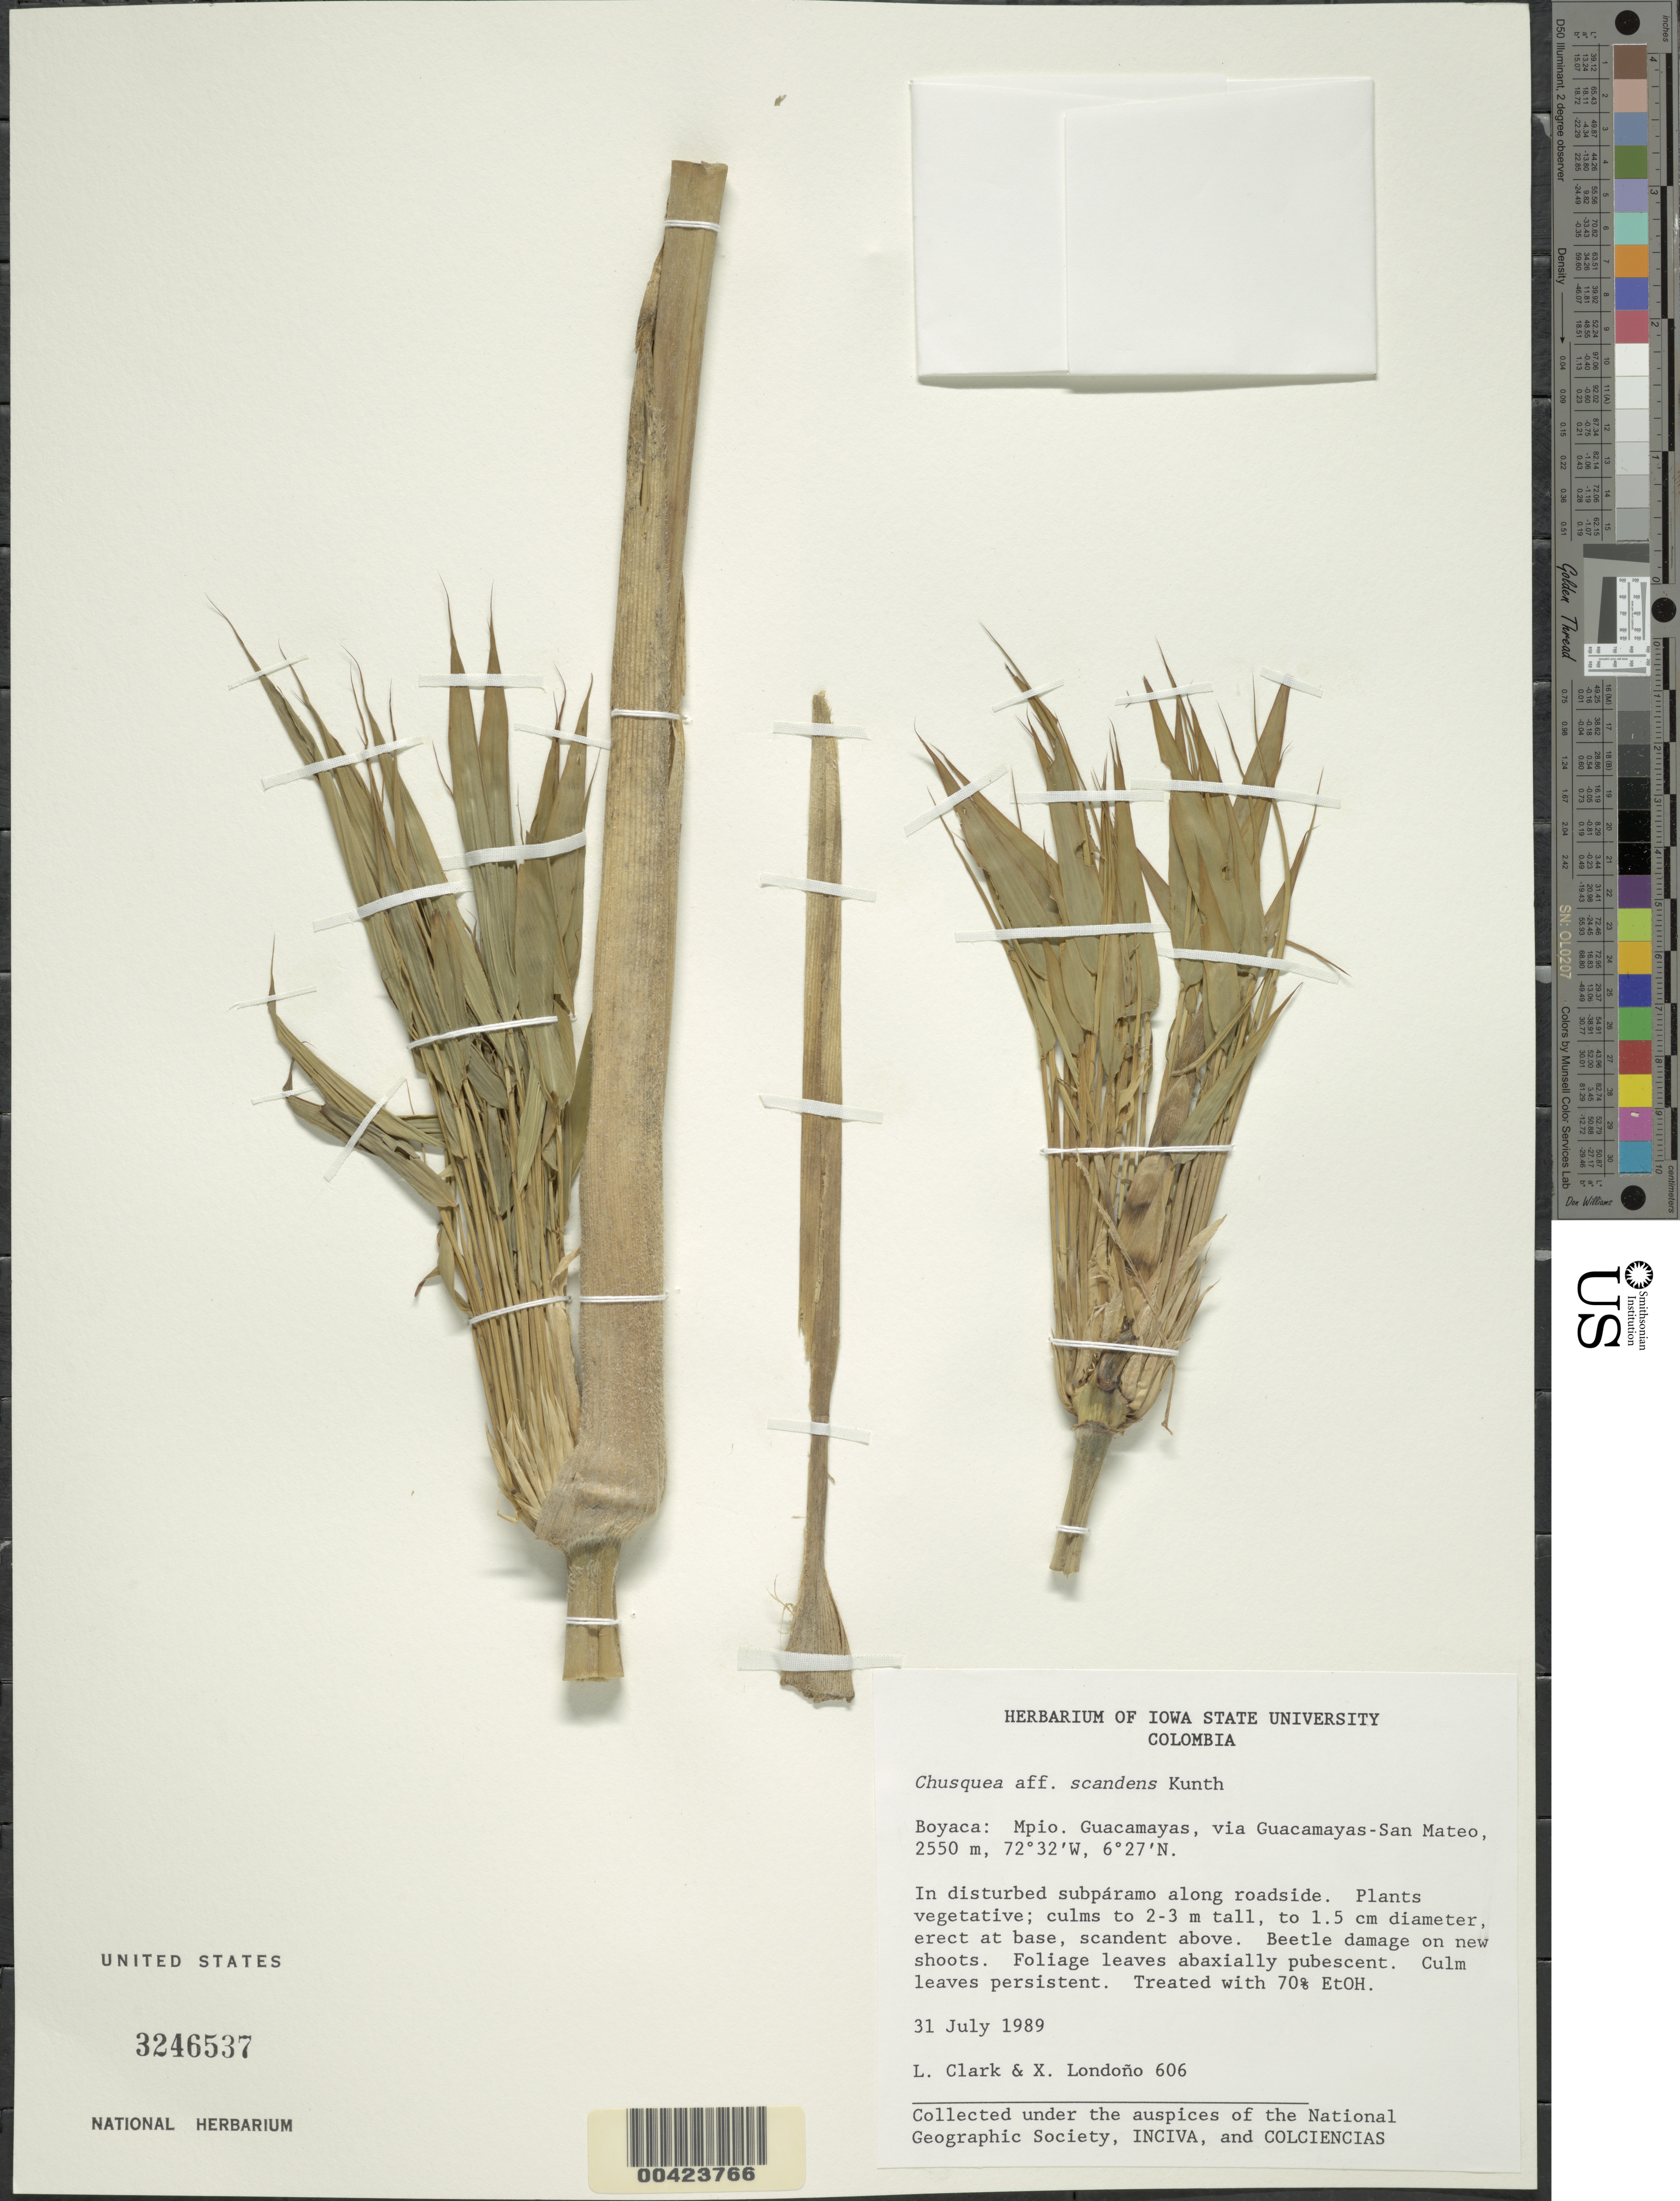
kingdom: Plantae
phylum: Tracheophyta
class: Liliopsida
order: Poales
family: Poaceae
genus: Chusquea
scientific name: Chusquea scandens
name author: Kunth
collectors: L. G. Clark & X. Londoño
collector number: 606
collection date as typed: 31 Jul 1989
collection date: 1989-07-31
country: Colombia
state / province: Boyacá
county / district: Guacamayas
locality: Via Guacamayas - San Mateo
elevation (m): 2550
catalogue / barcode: US 3246537